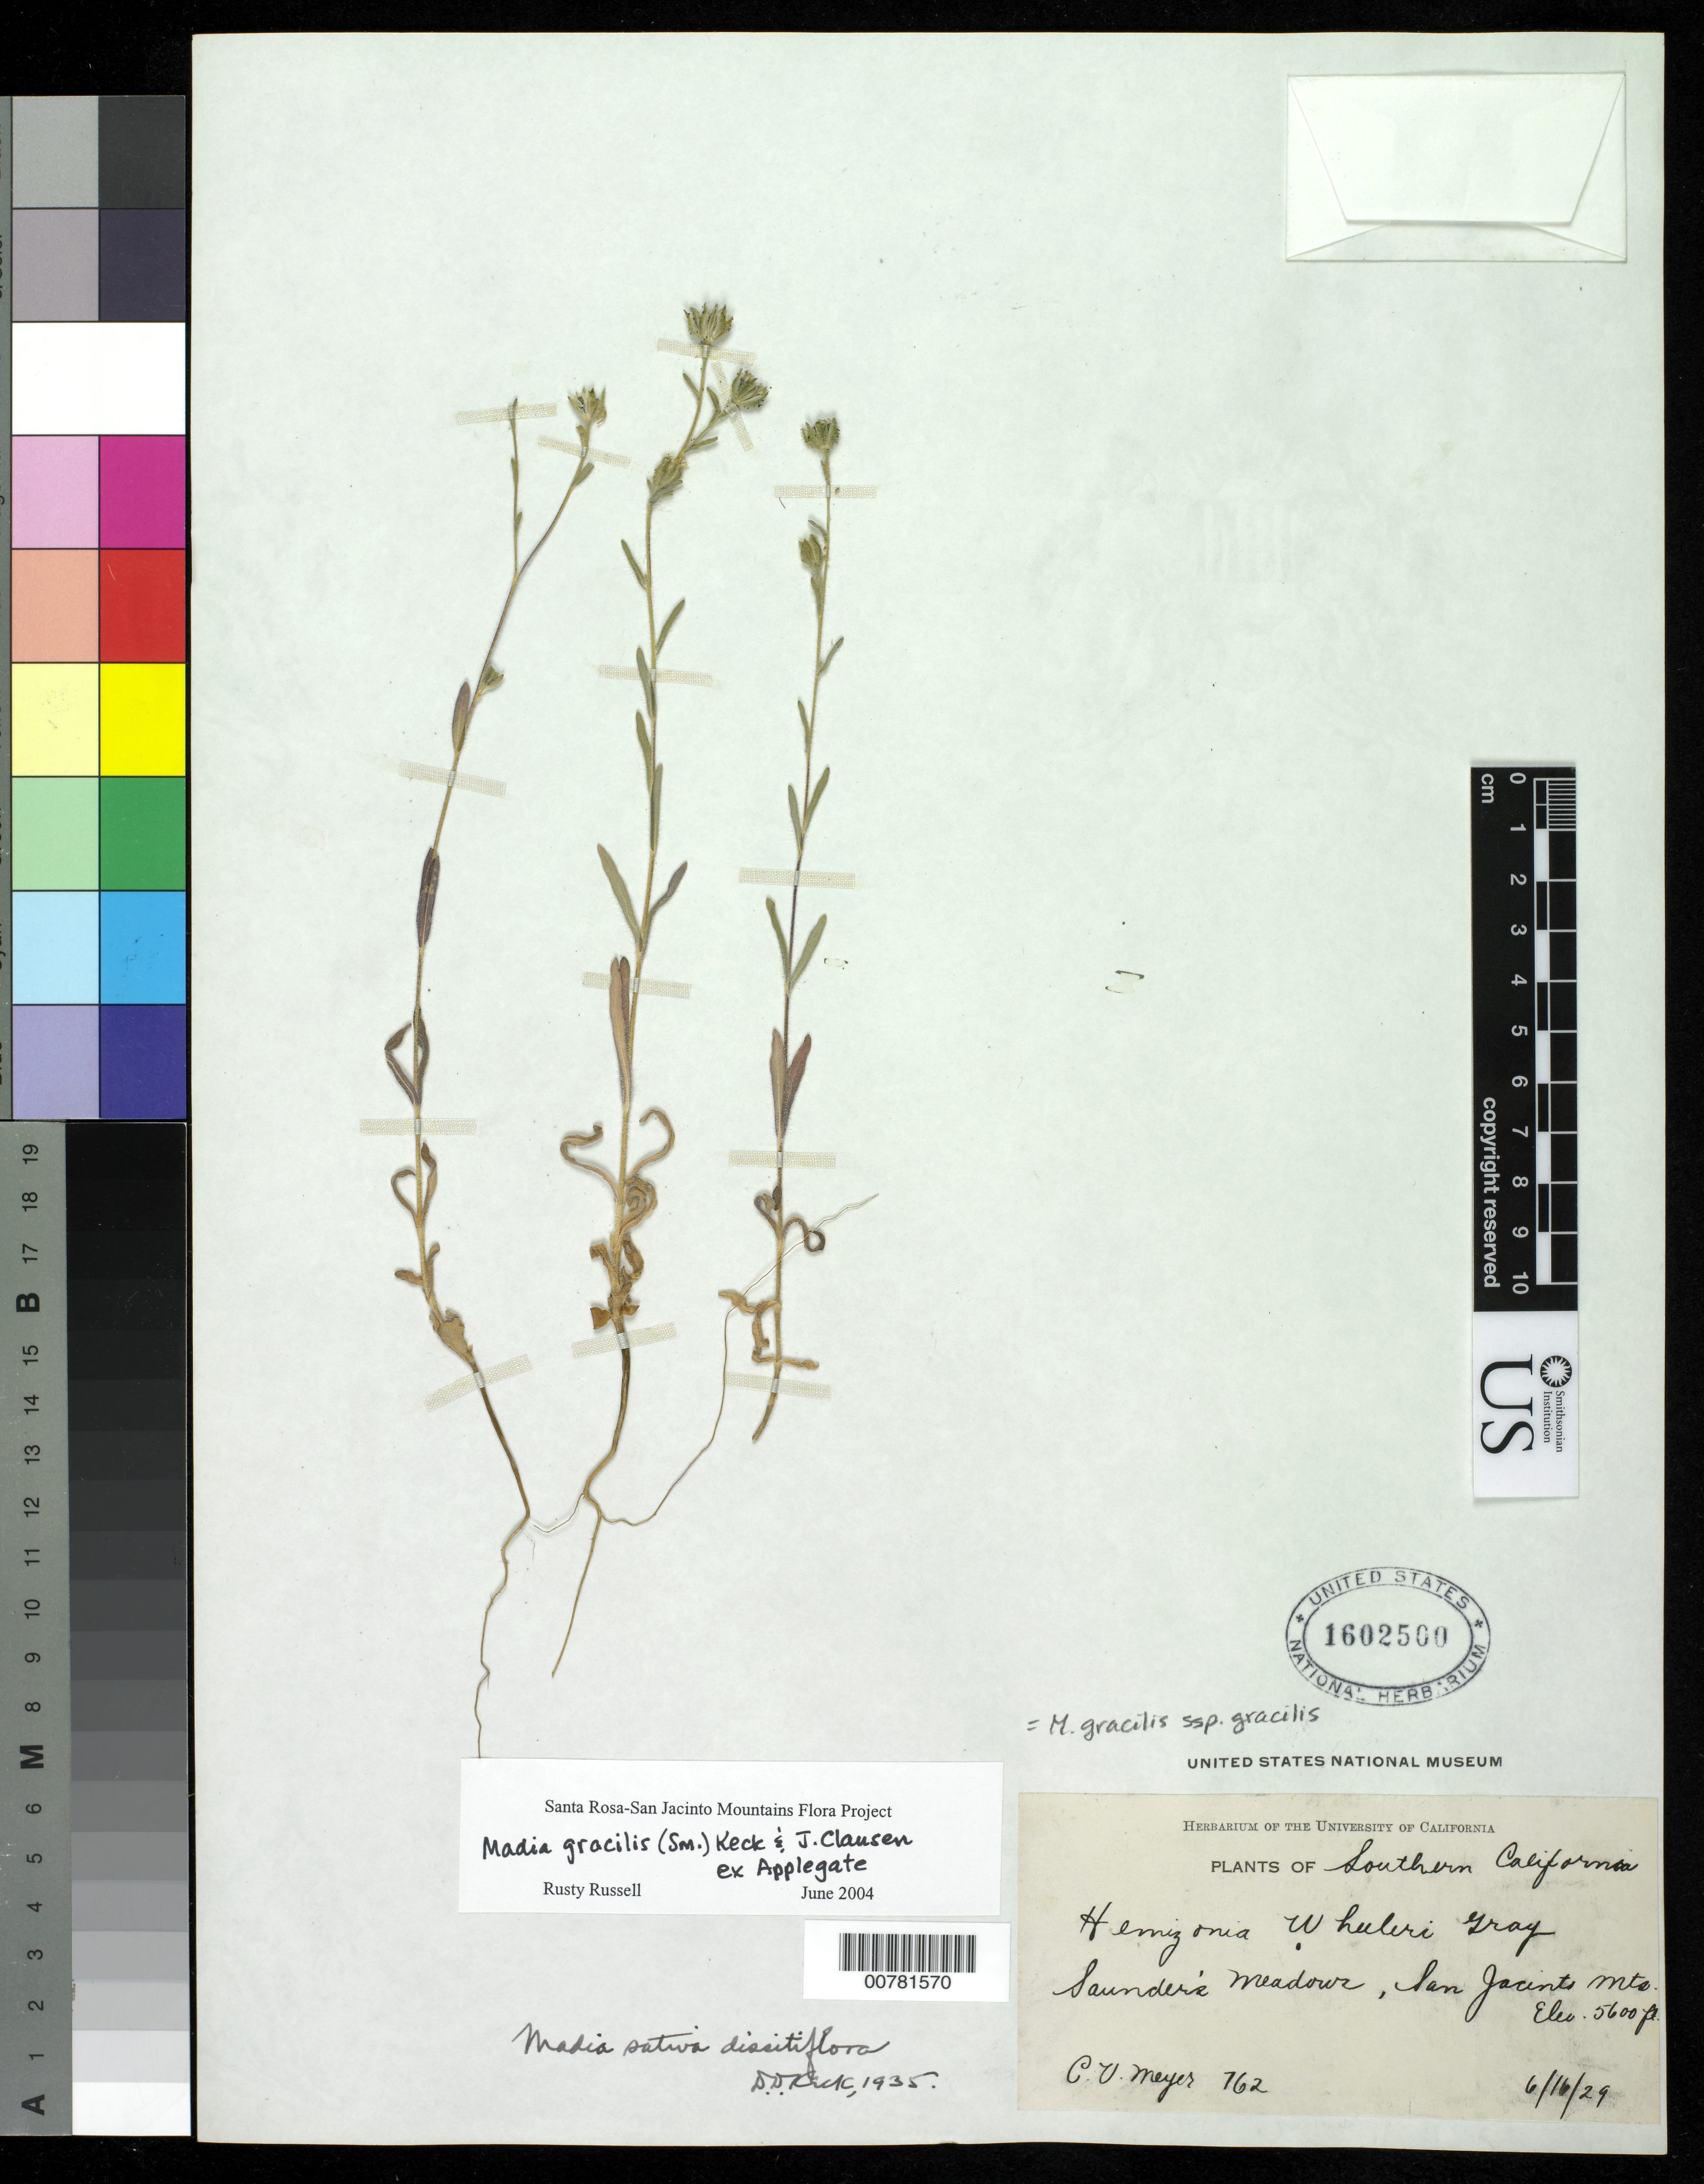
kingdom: Plantae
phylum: Tracheophyta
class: Magnoliopsida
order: Asterales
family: Asteraceae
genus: Madia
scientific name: Madia gracilis subsp. gracilis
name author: (Sm.) D.D. Keck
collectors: C. V. Meyer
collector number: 762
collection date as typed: Transcribed d/m/y: 16/6/29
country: United States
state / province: California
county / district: Riverside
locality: Southern California. Saunders Meadow, San Jacinto Mts.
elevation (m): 1707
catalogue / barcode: US 1602500